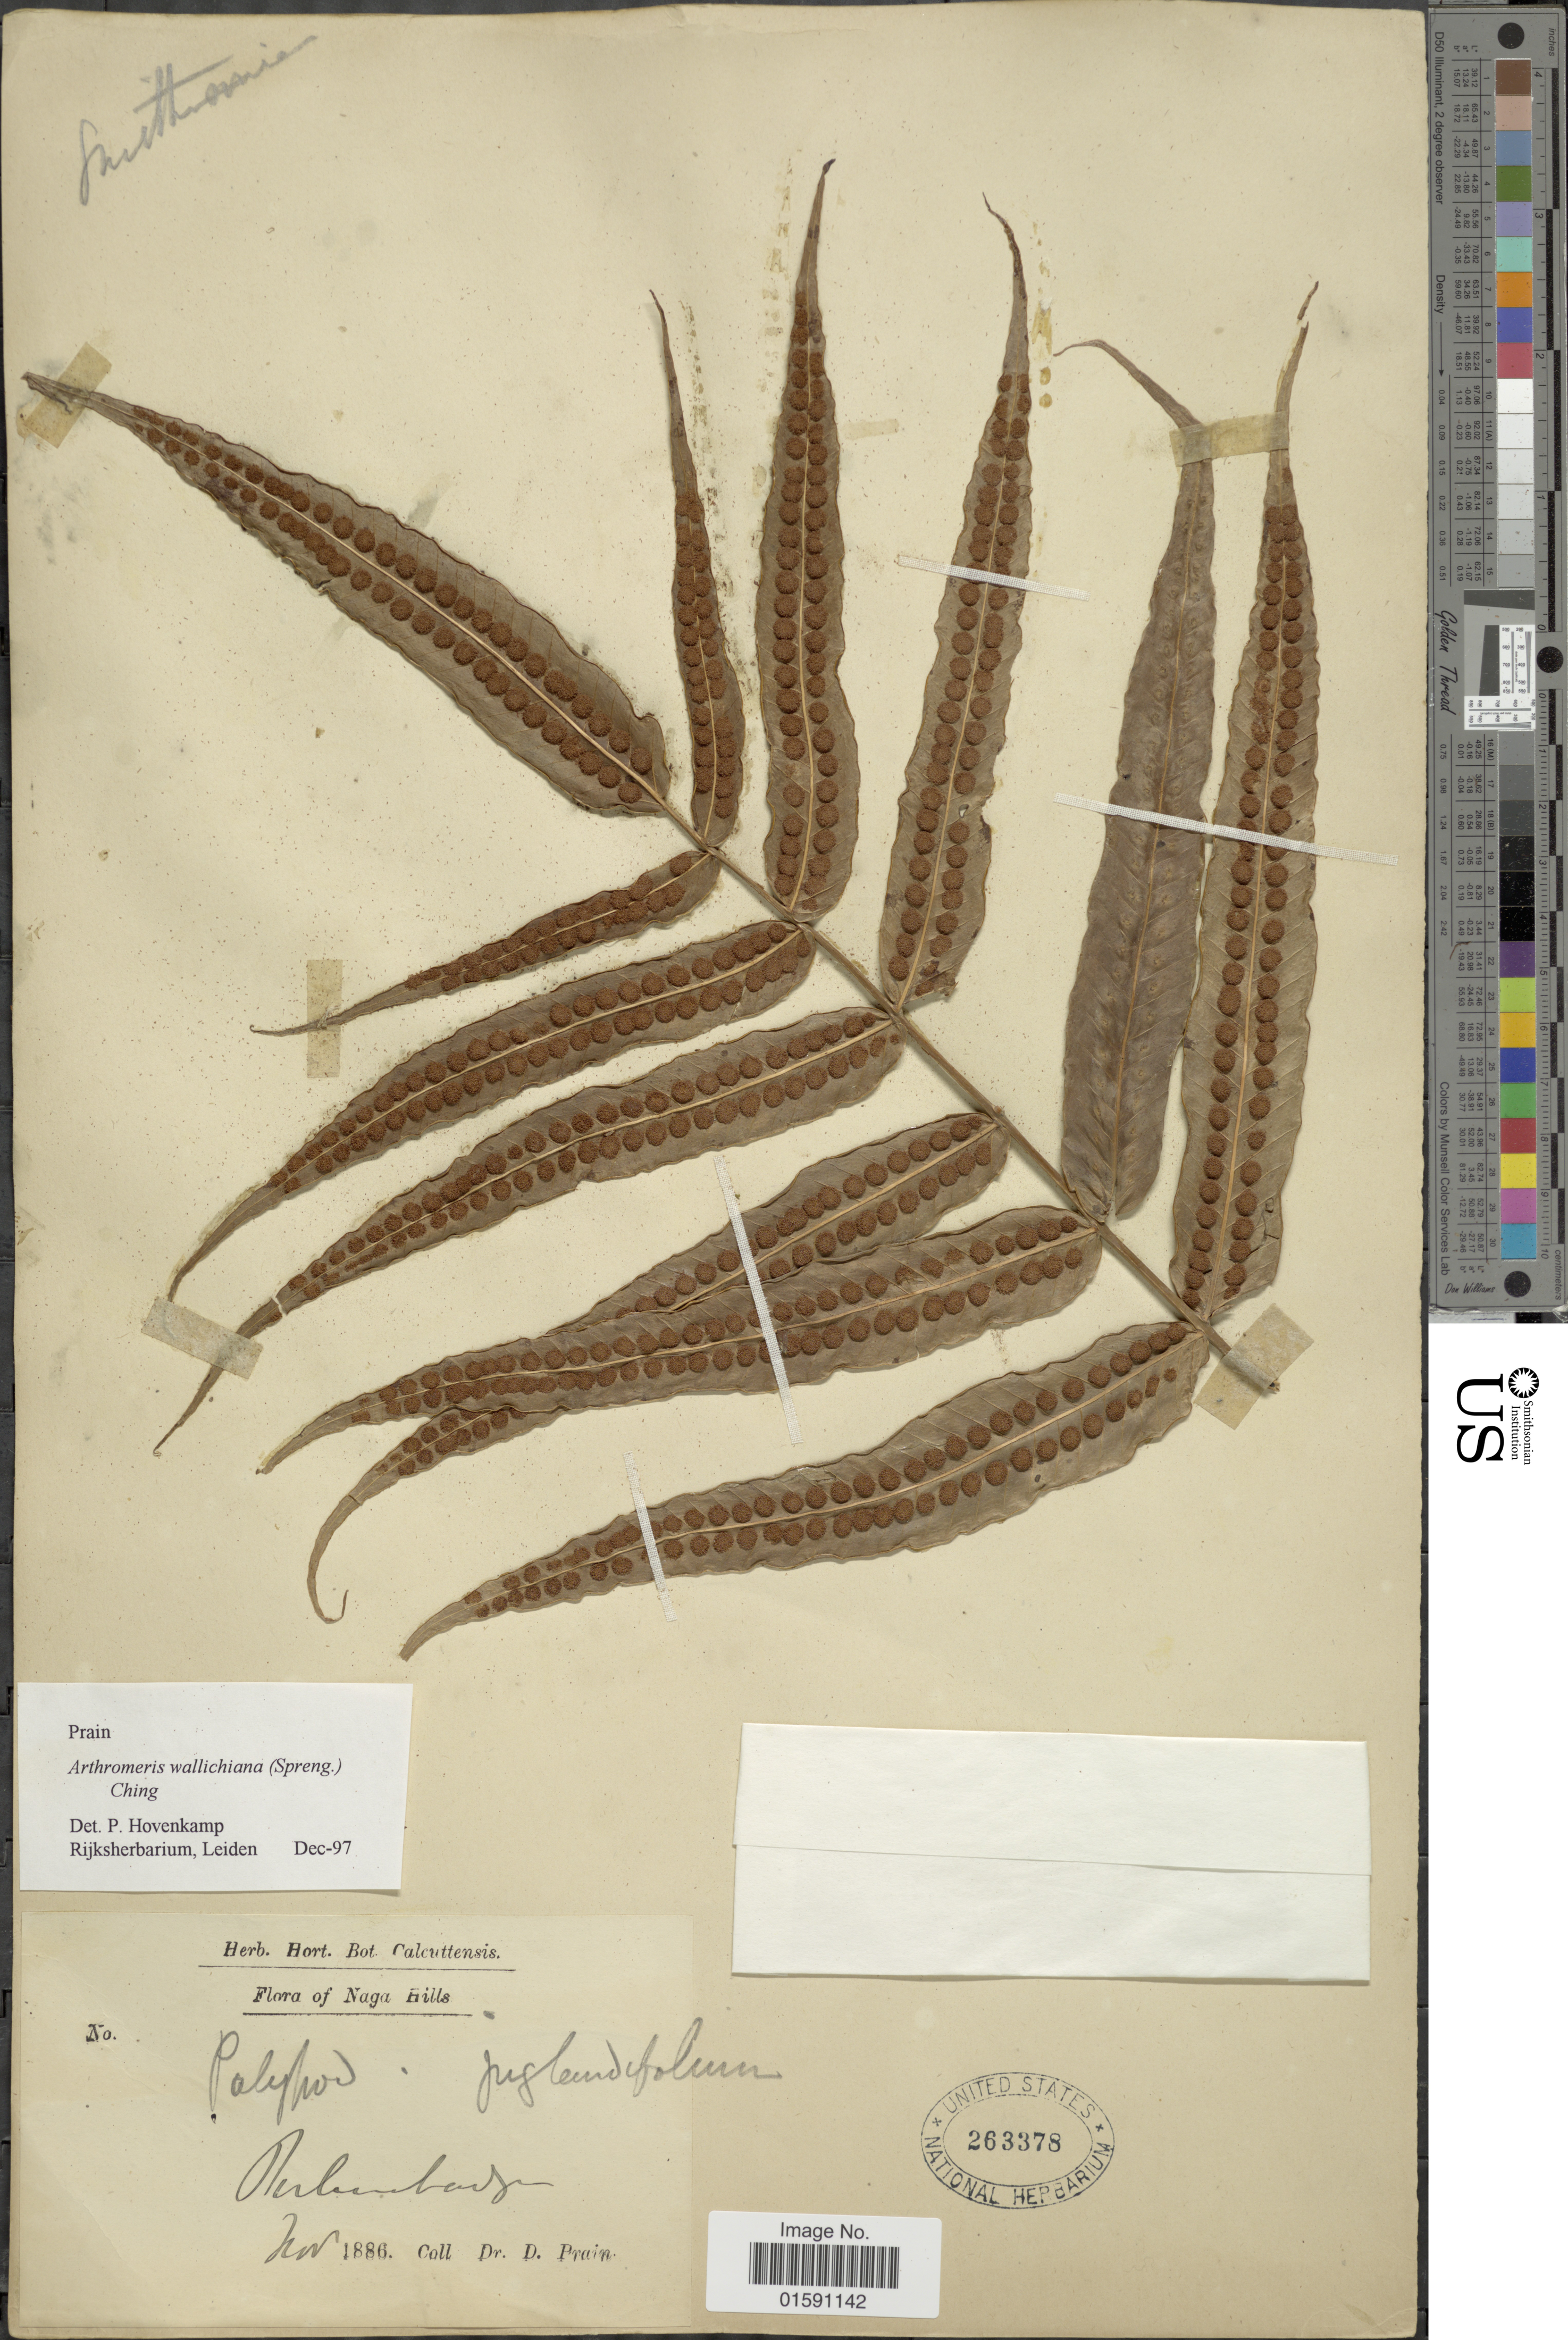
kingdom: Plantae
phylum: Tracheophyta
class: Polypodiopsida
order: Polypodiales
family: Polypodiaceae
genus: Arthromeris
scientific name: Arthromeris wallichiana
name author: (Spreng.) Ching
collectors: D. Prain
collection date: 1886-11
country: India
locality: Naga Hills. Perlunbarz [interpreted]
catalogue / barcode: US 263378